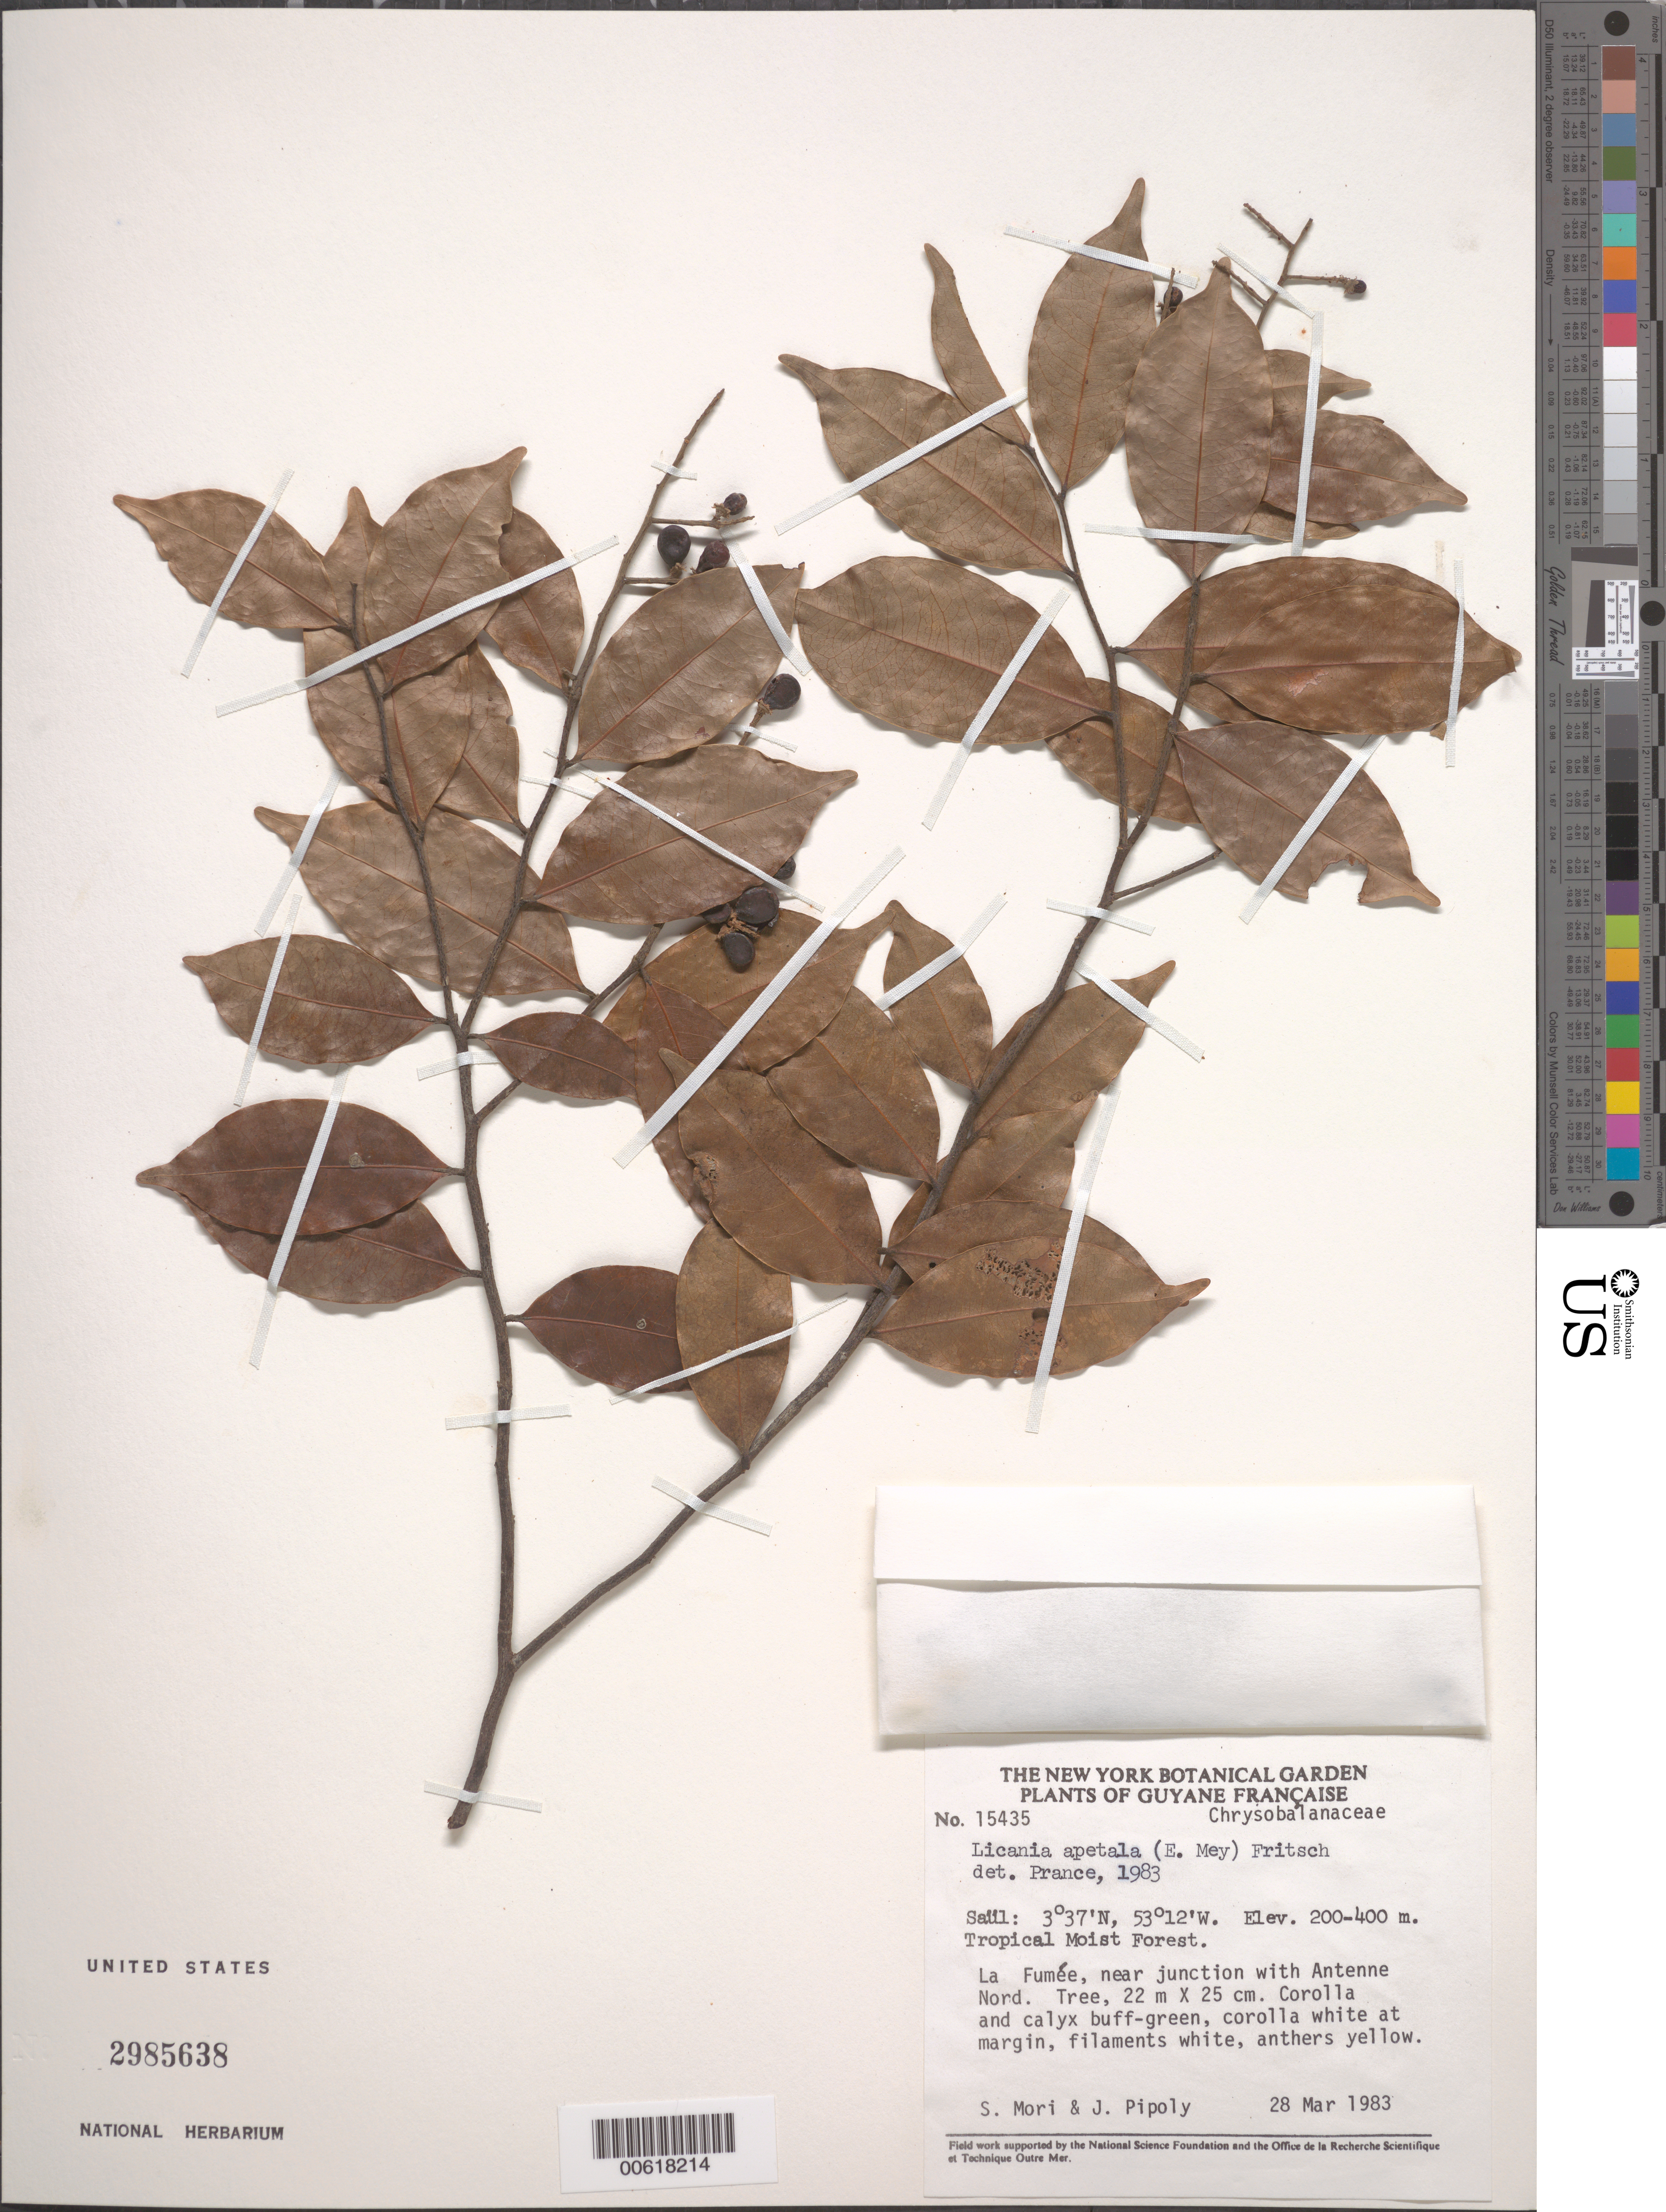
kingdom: Plantae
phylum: Tracheophyta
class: Magnoliopsida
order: Malpighiales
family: Chrysobalanaceae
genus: Leptobalanus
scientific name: Leptobalanus apetalus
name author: (E. Mey.) Sothers & Prance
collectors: S. Mori & J. J. Pipoly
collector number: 15435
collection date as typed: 28-Mar-83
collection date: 1983-03-28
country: French Guiana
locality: Saül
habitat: Tropical moist forest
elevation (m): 200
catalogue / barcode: US 2985638